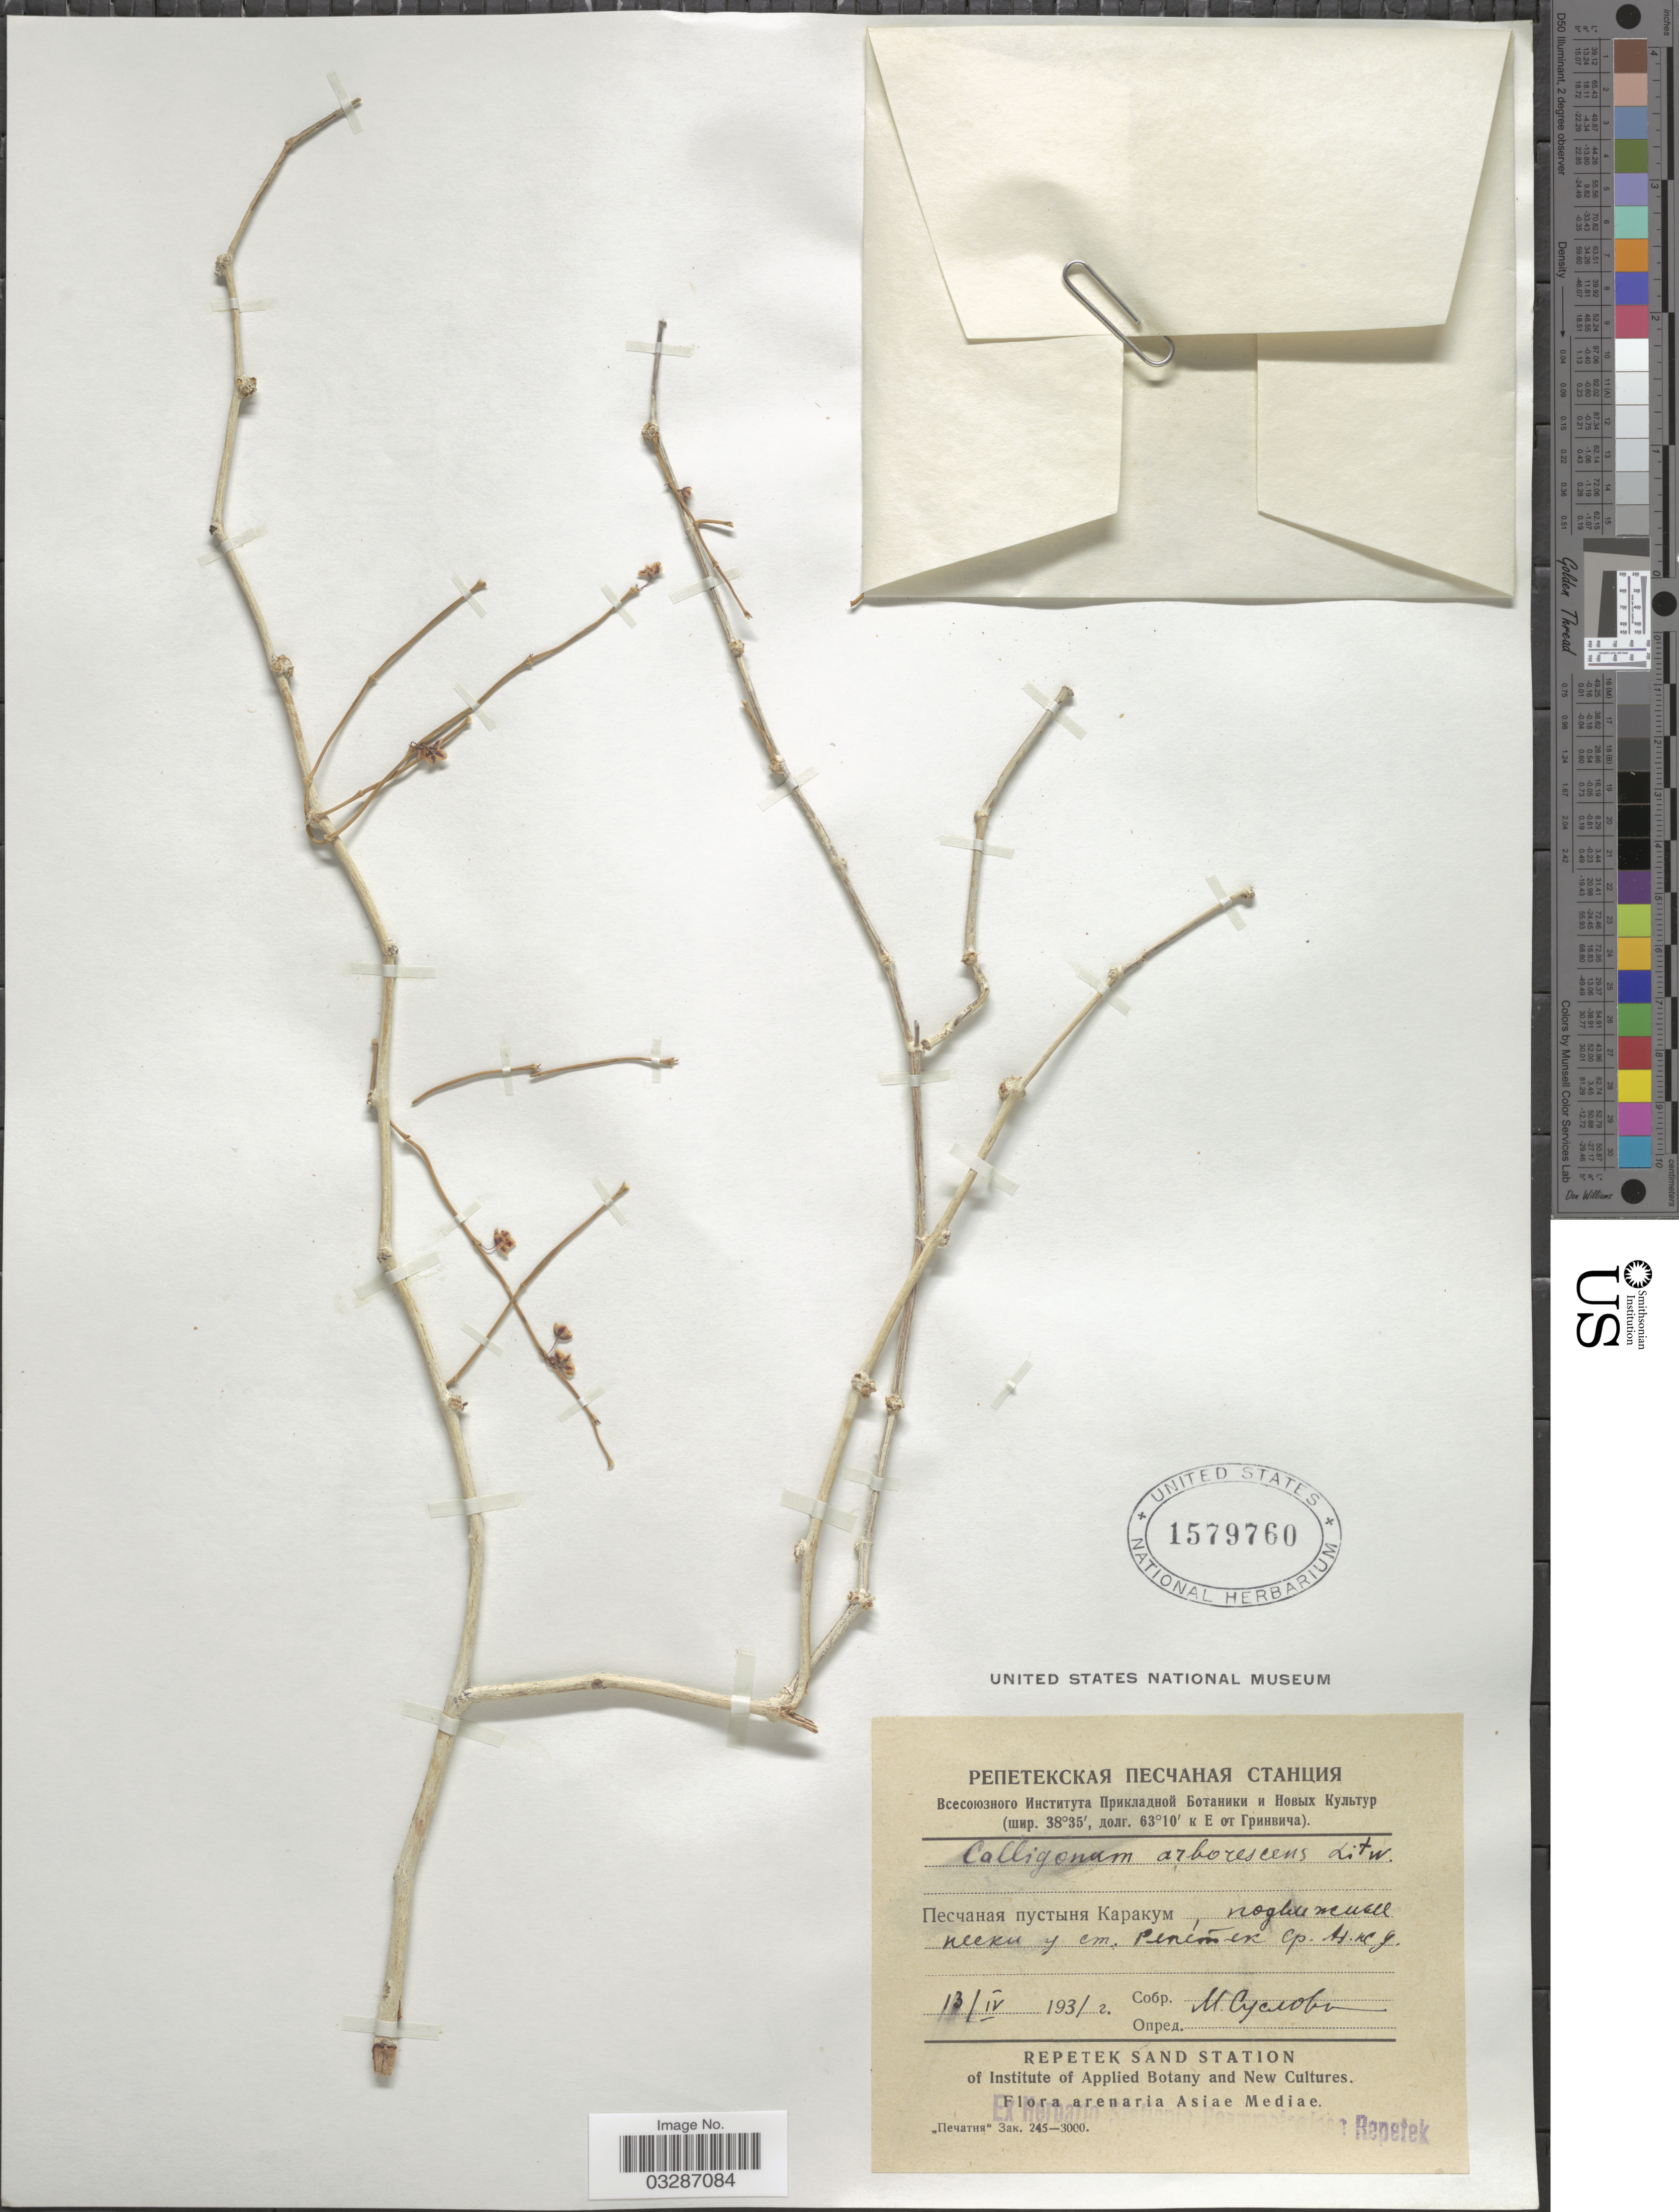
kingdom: Plantae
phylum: Tracheophyta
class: Magnoliopsida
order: Caryophyllales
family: Polygonaceae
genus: Calligonum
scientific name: Calligonum arborescens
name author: Litv.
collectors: M. Suslova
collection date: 1931-04-13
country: Turkmenistan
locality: Karakum Desert, Repetek Station.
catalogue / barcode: US 1579760